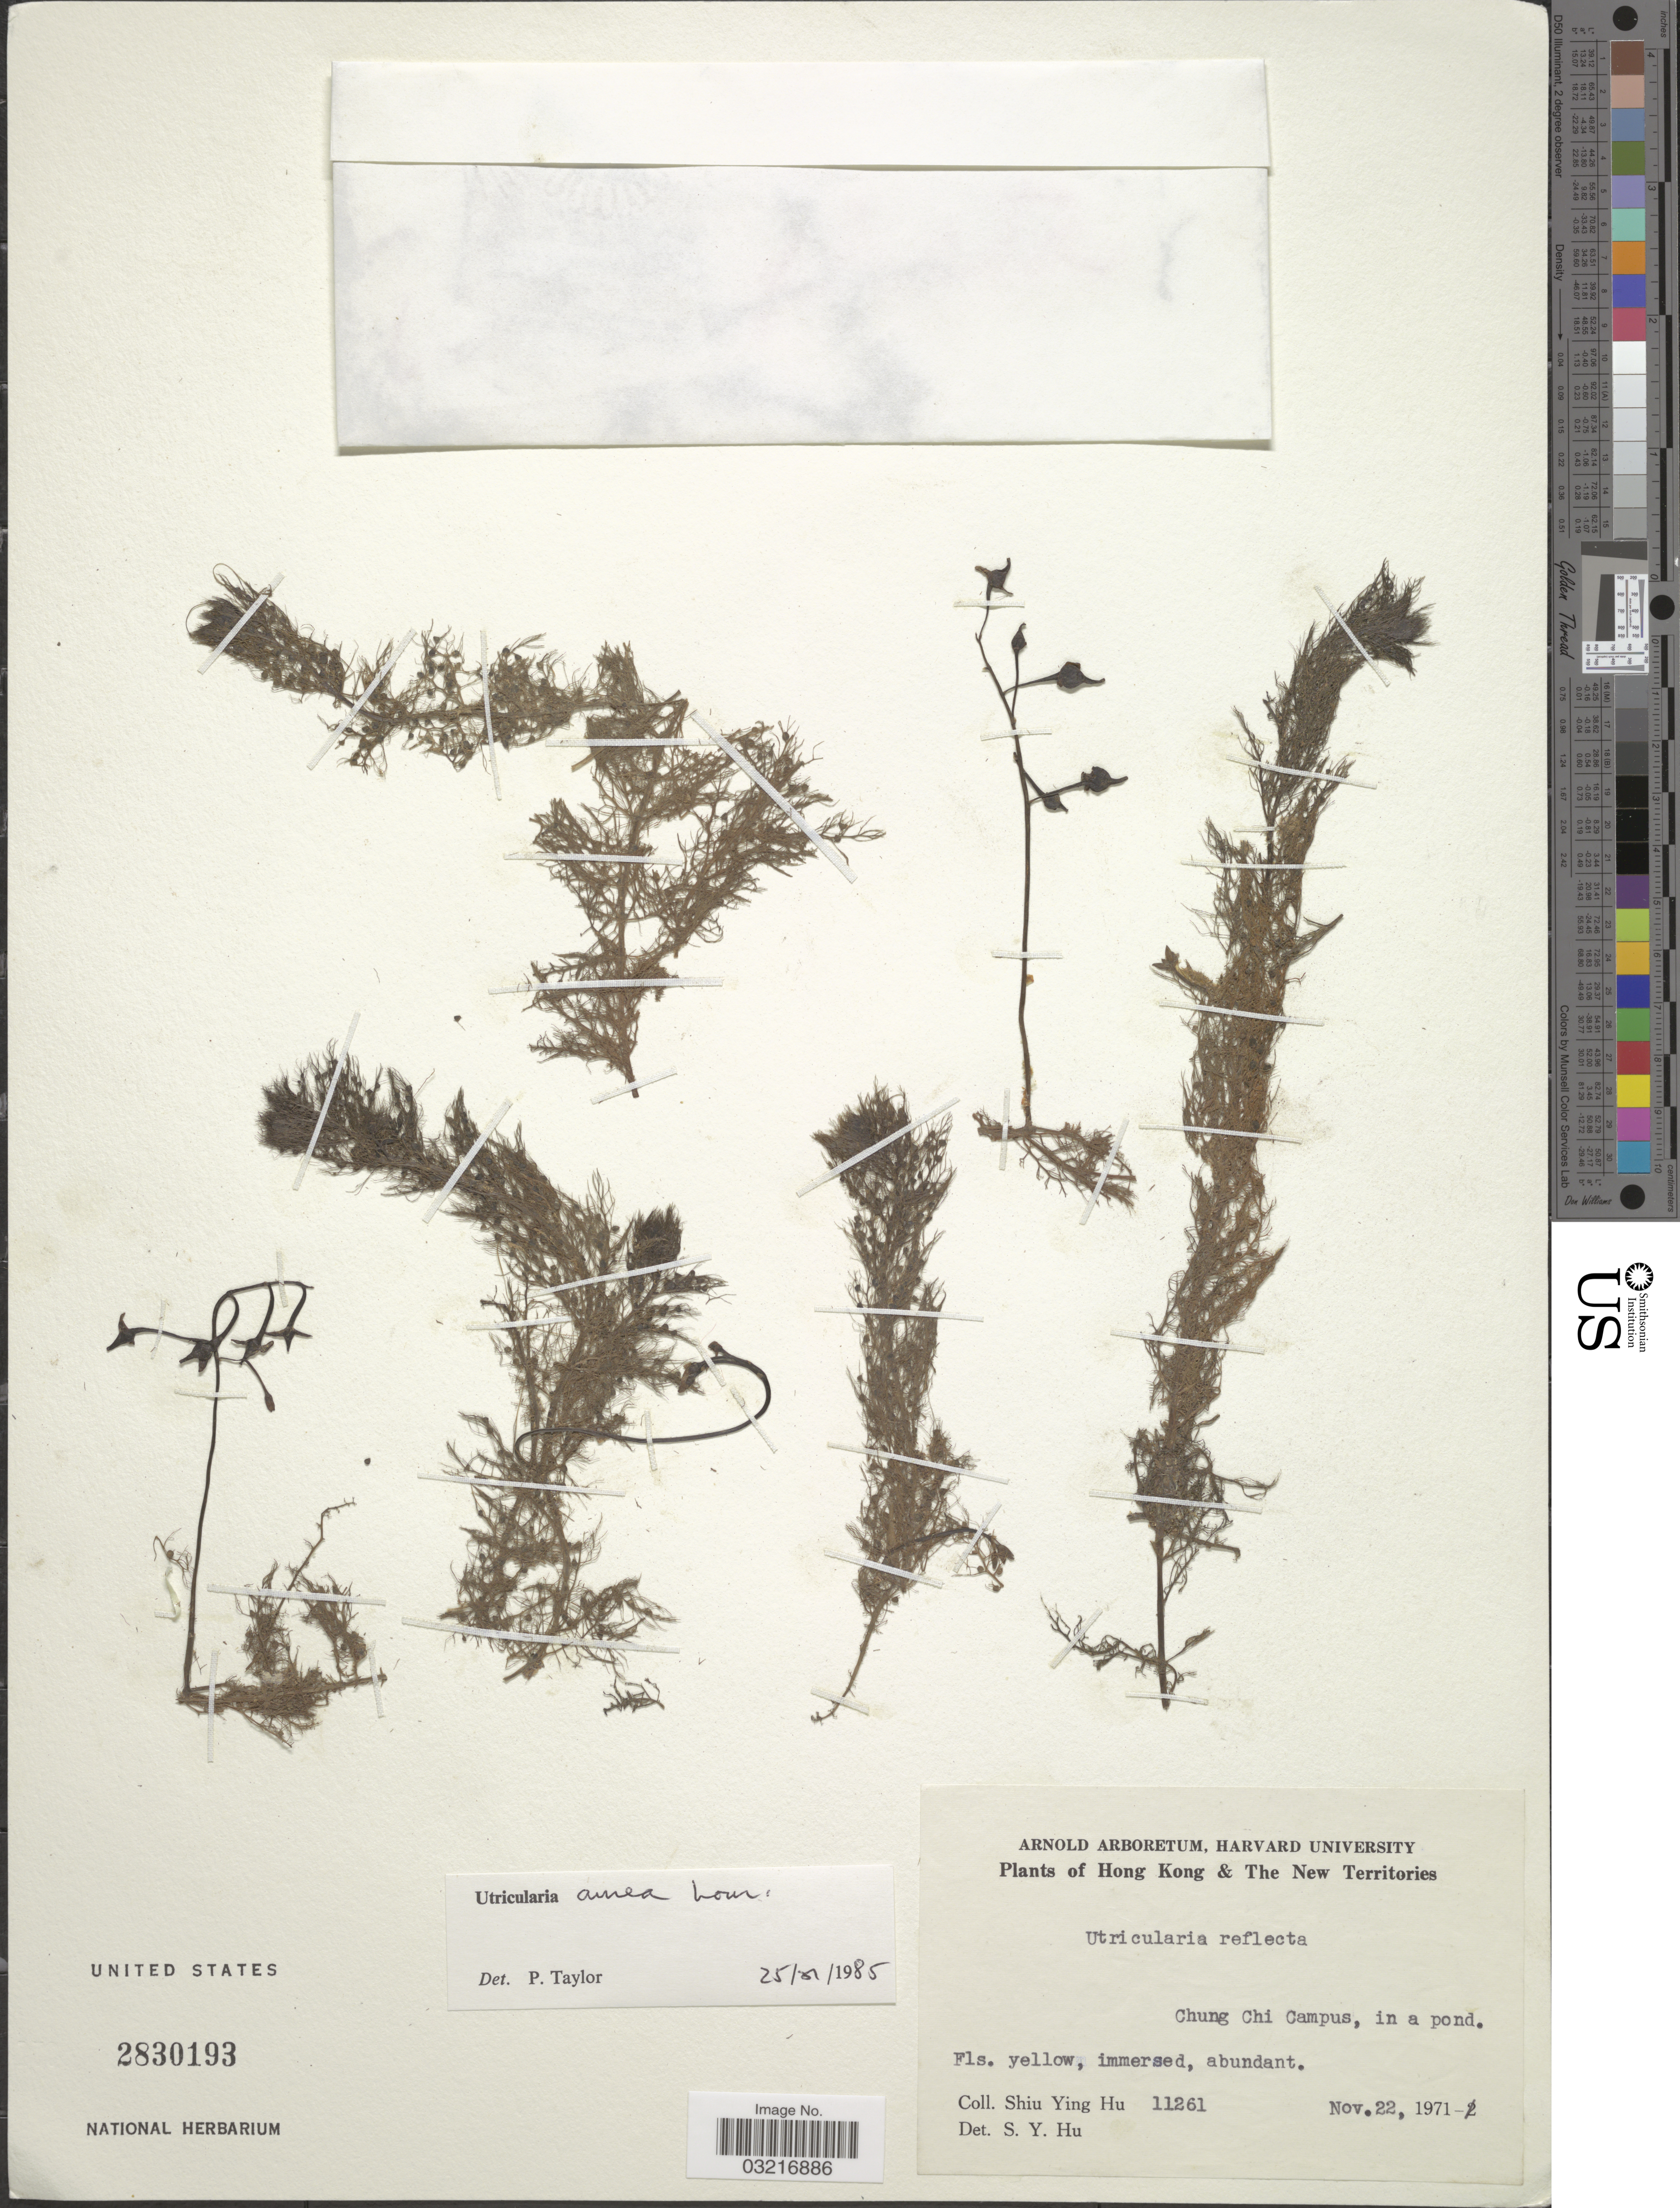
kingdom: Plantae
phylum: Tracheophyta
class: Magnoliopsida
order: Lamiales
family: Lentibulariaceae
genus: Utricularia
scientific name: Utricularia aurea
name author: Lour.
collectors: S. Y. Hu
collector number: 11261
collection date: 1971-11-22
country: China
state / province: Hong Kong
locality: Hong Kong & The New Territories, Chung Chi Campus, in a pond.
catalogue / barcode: US 2830193